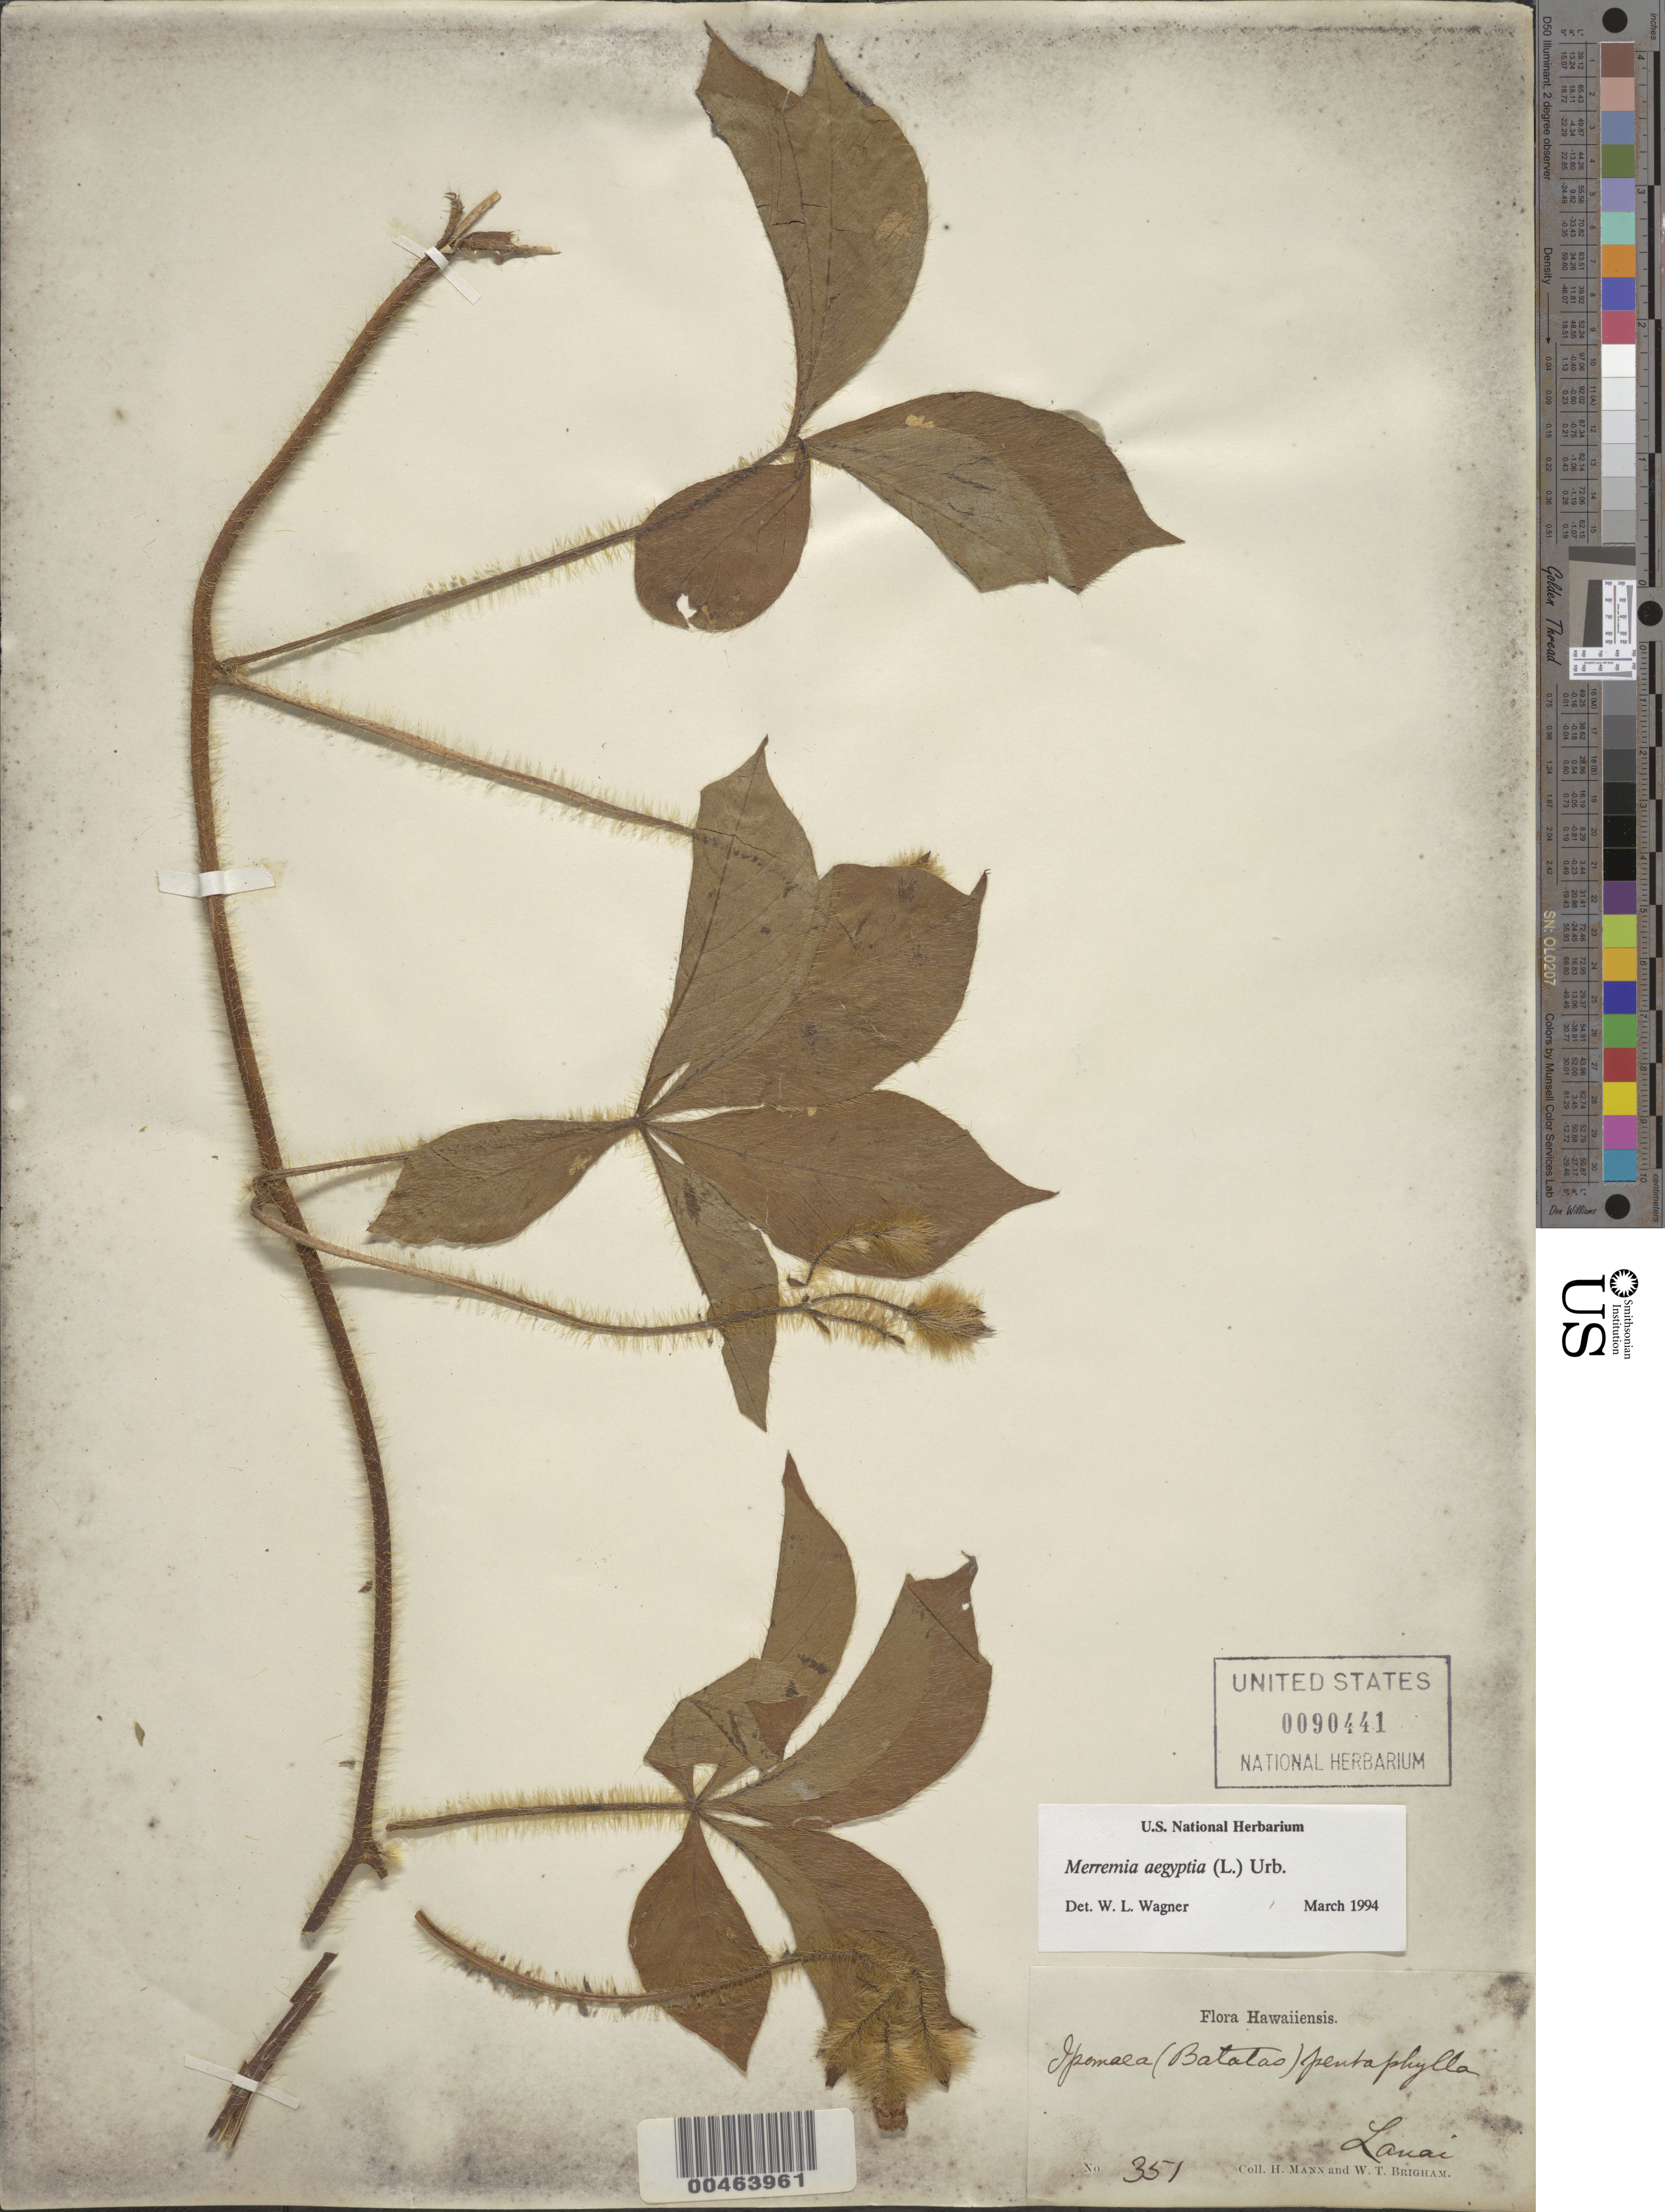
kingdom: Plantae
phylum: Tracheophyta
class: Magnoliopsida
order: Solanales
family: Convolvulaceae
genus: Distimake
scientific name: Distimake aegyptius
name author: (L.) A. R. Simões & Staples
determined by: Wagner, W. L., (BOT), Smithsonian Institution - National Museum of Natural History (UNITED STATES)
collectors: H. Mann & W. T. Brigham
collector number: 351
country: United States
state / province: Hawaii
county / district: Maui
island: Lana'i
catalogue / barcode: US 90441